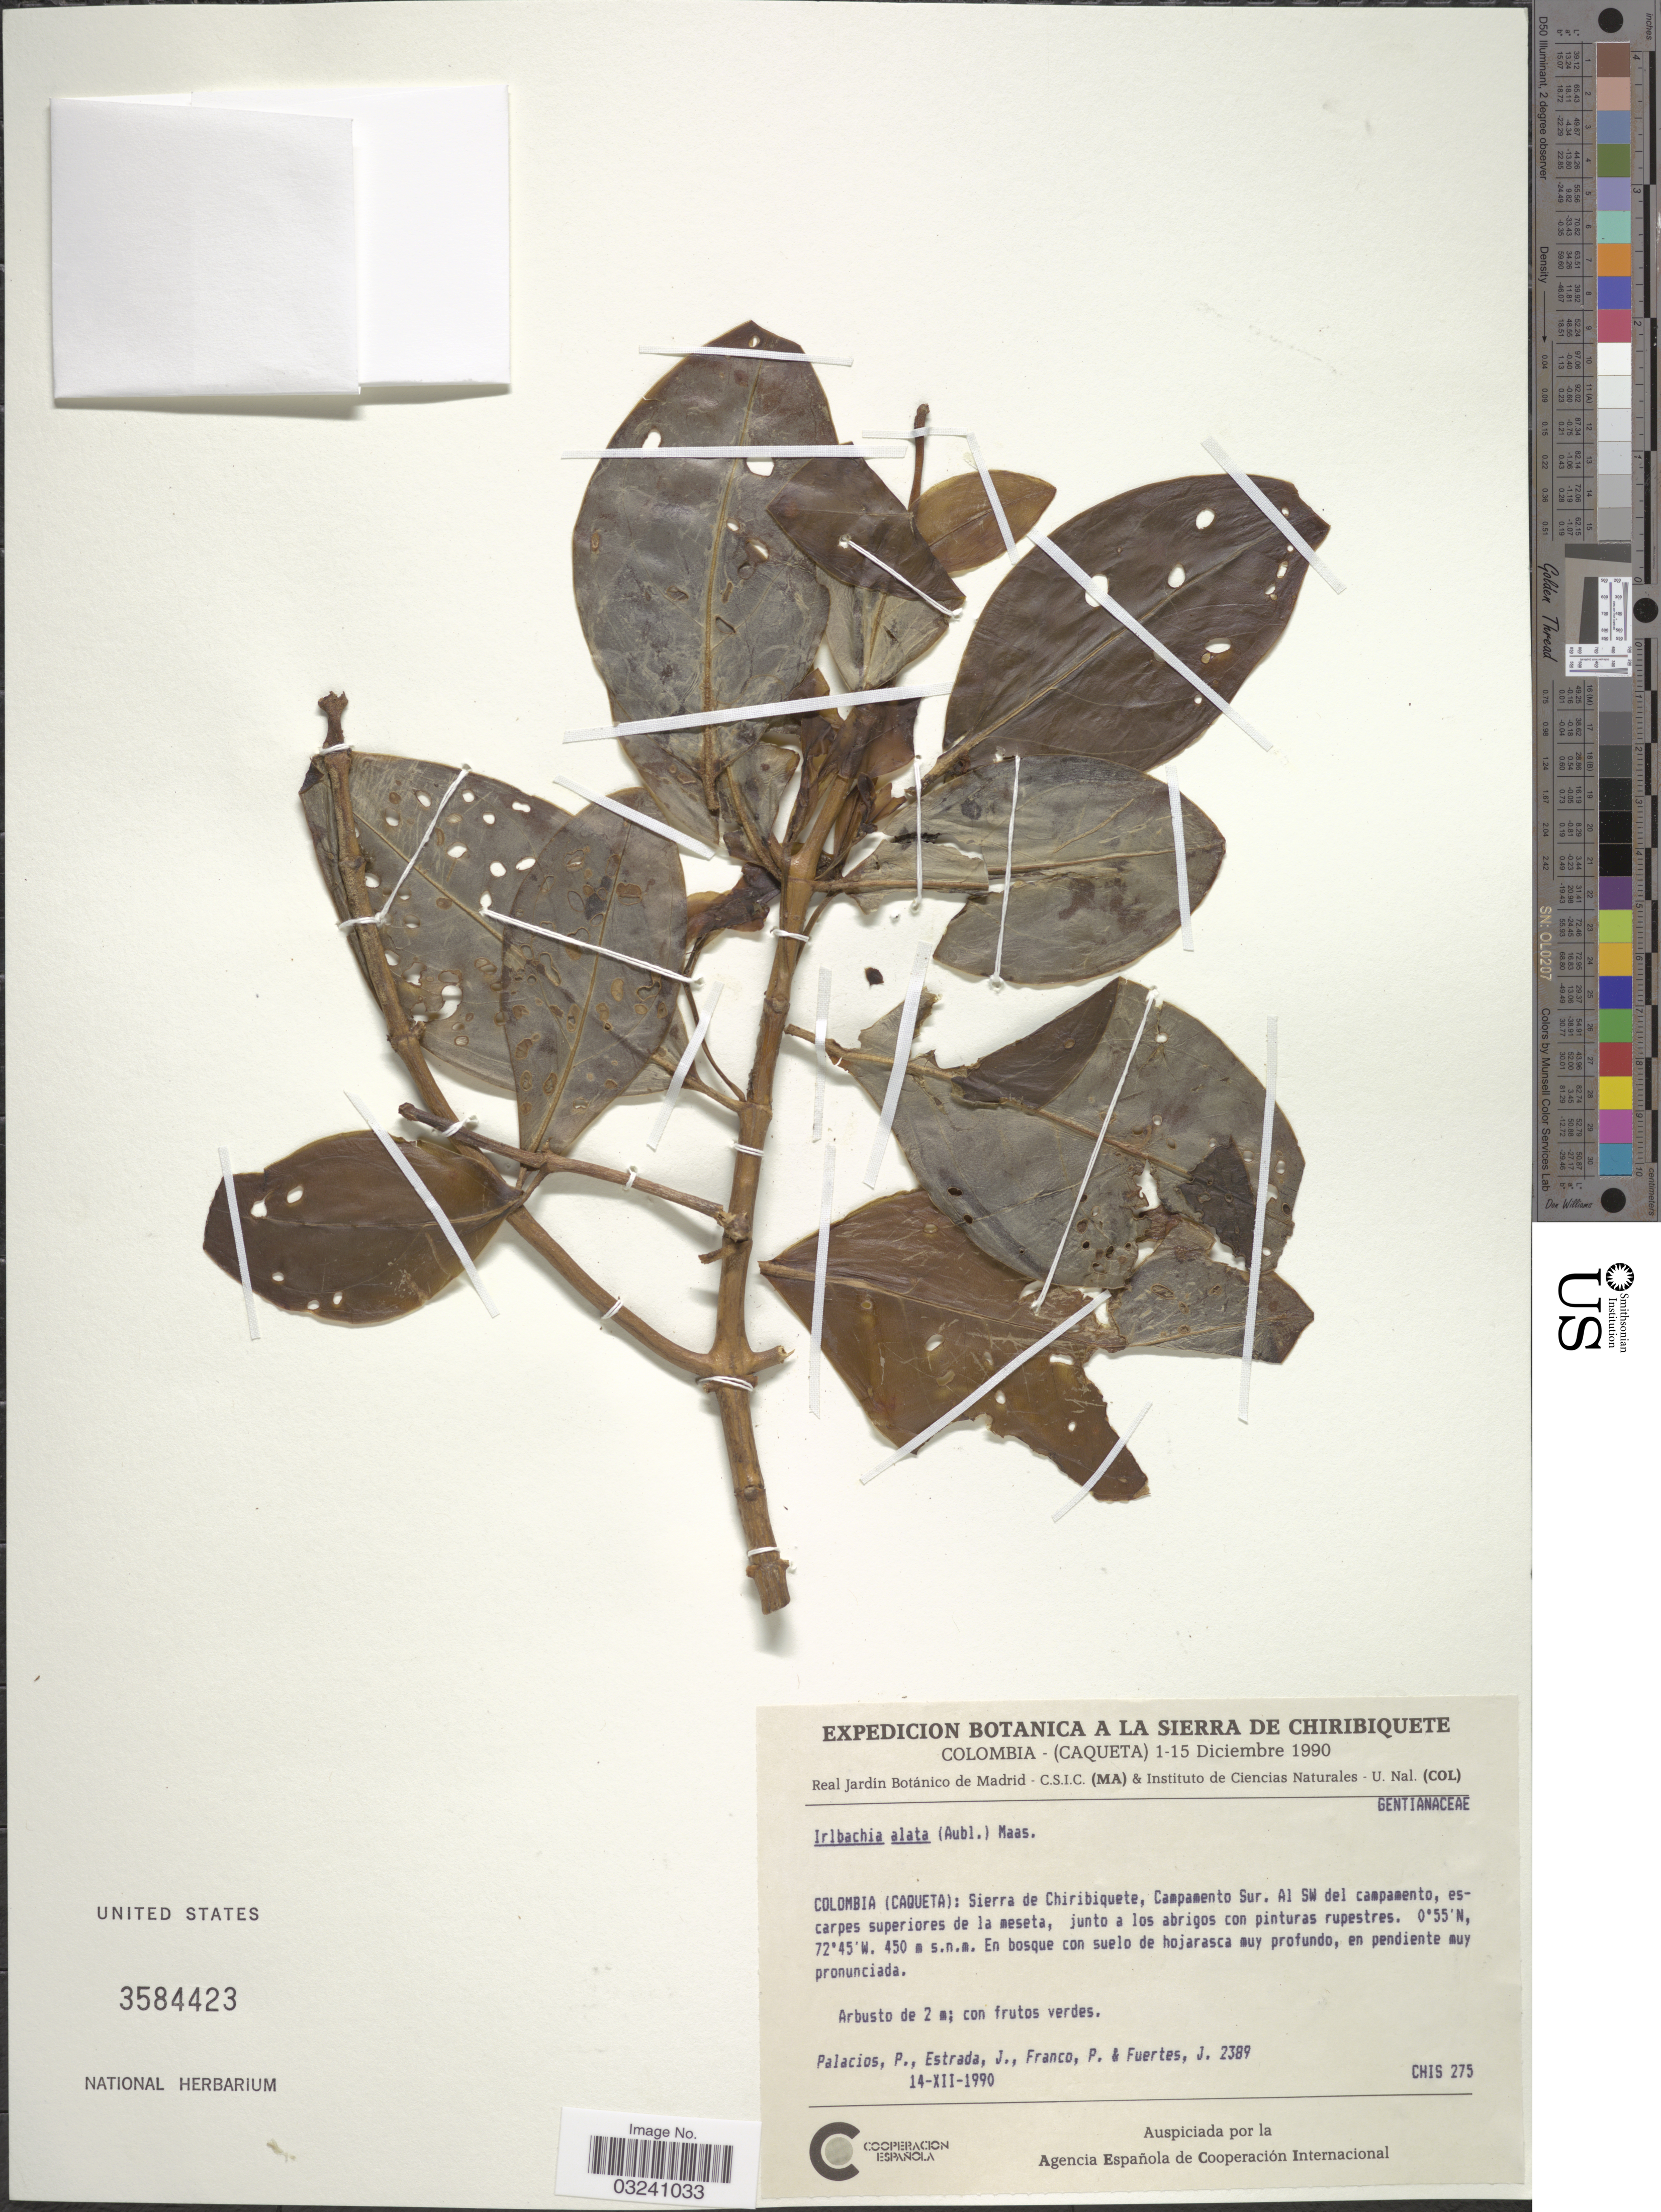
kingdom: Plantae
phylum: Tracheophyta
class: Magnoliopsida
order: Gentianales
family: Gentianaceae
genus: Chelonanthus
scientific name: Chelonanthus acutangulus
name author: (Ruiz & Pav.) Gilg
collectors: P. Palacios, J. Estrada, P. Franco & J. Fuertes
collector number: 2389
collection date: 1990-12-14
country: Colombia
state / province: Caquetá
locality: Sierra de Chiribiquete, Campamento Sur. Al SW del campamento, escarpes superiores de la meseta.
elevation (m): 450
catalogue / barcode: US 3584423